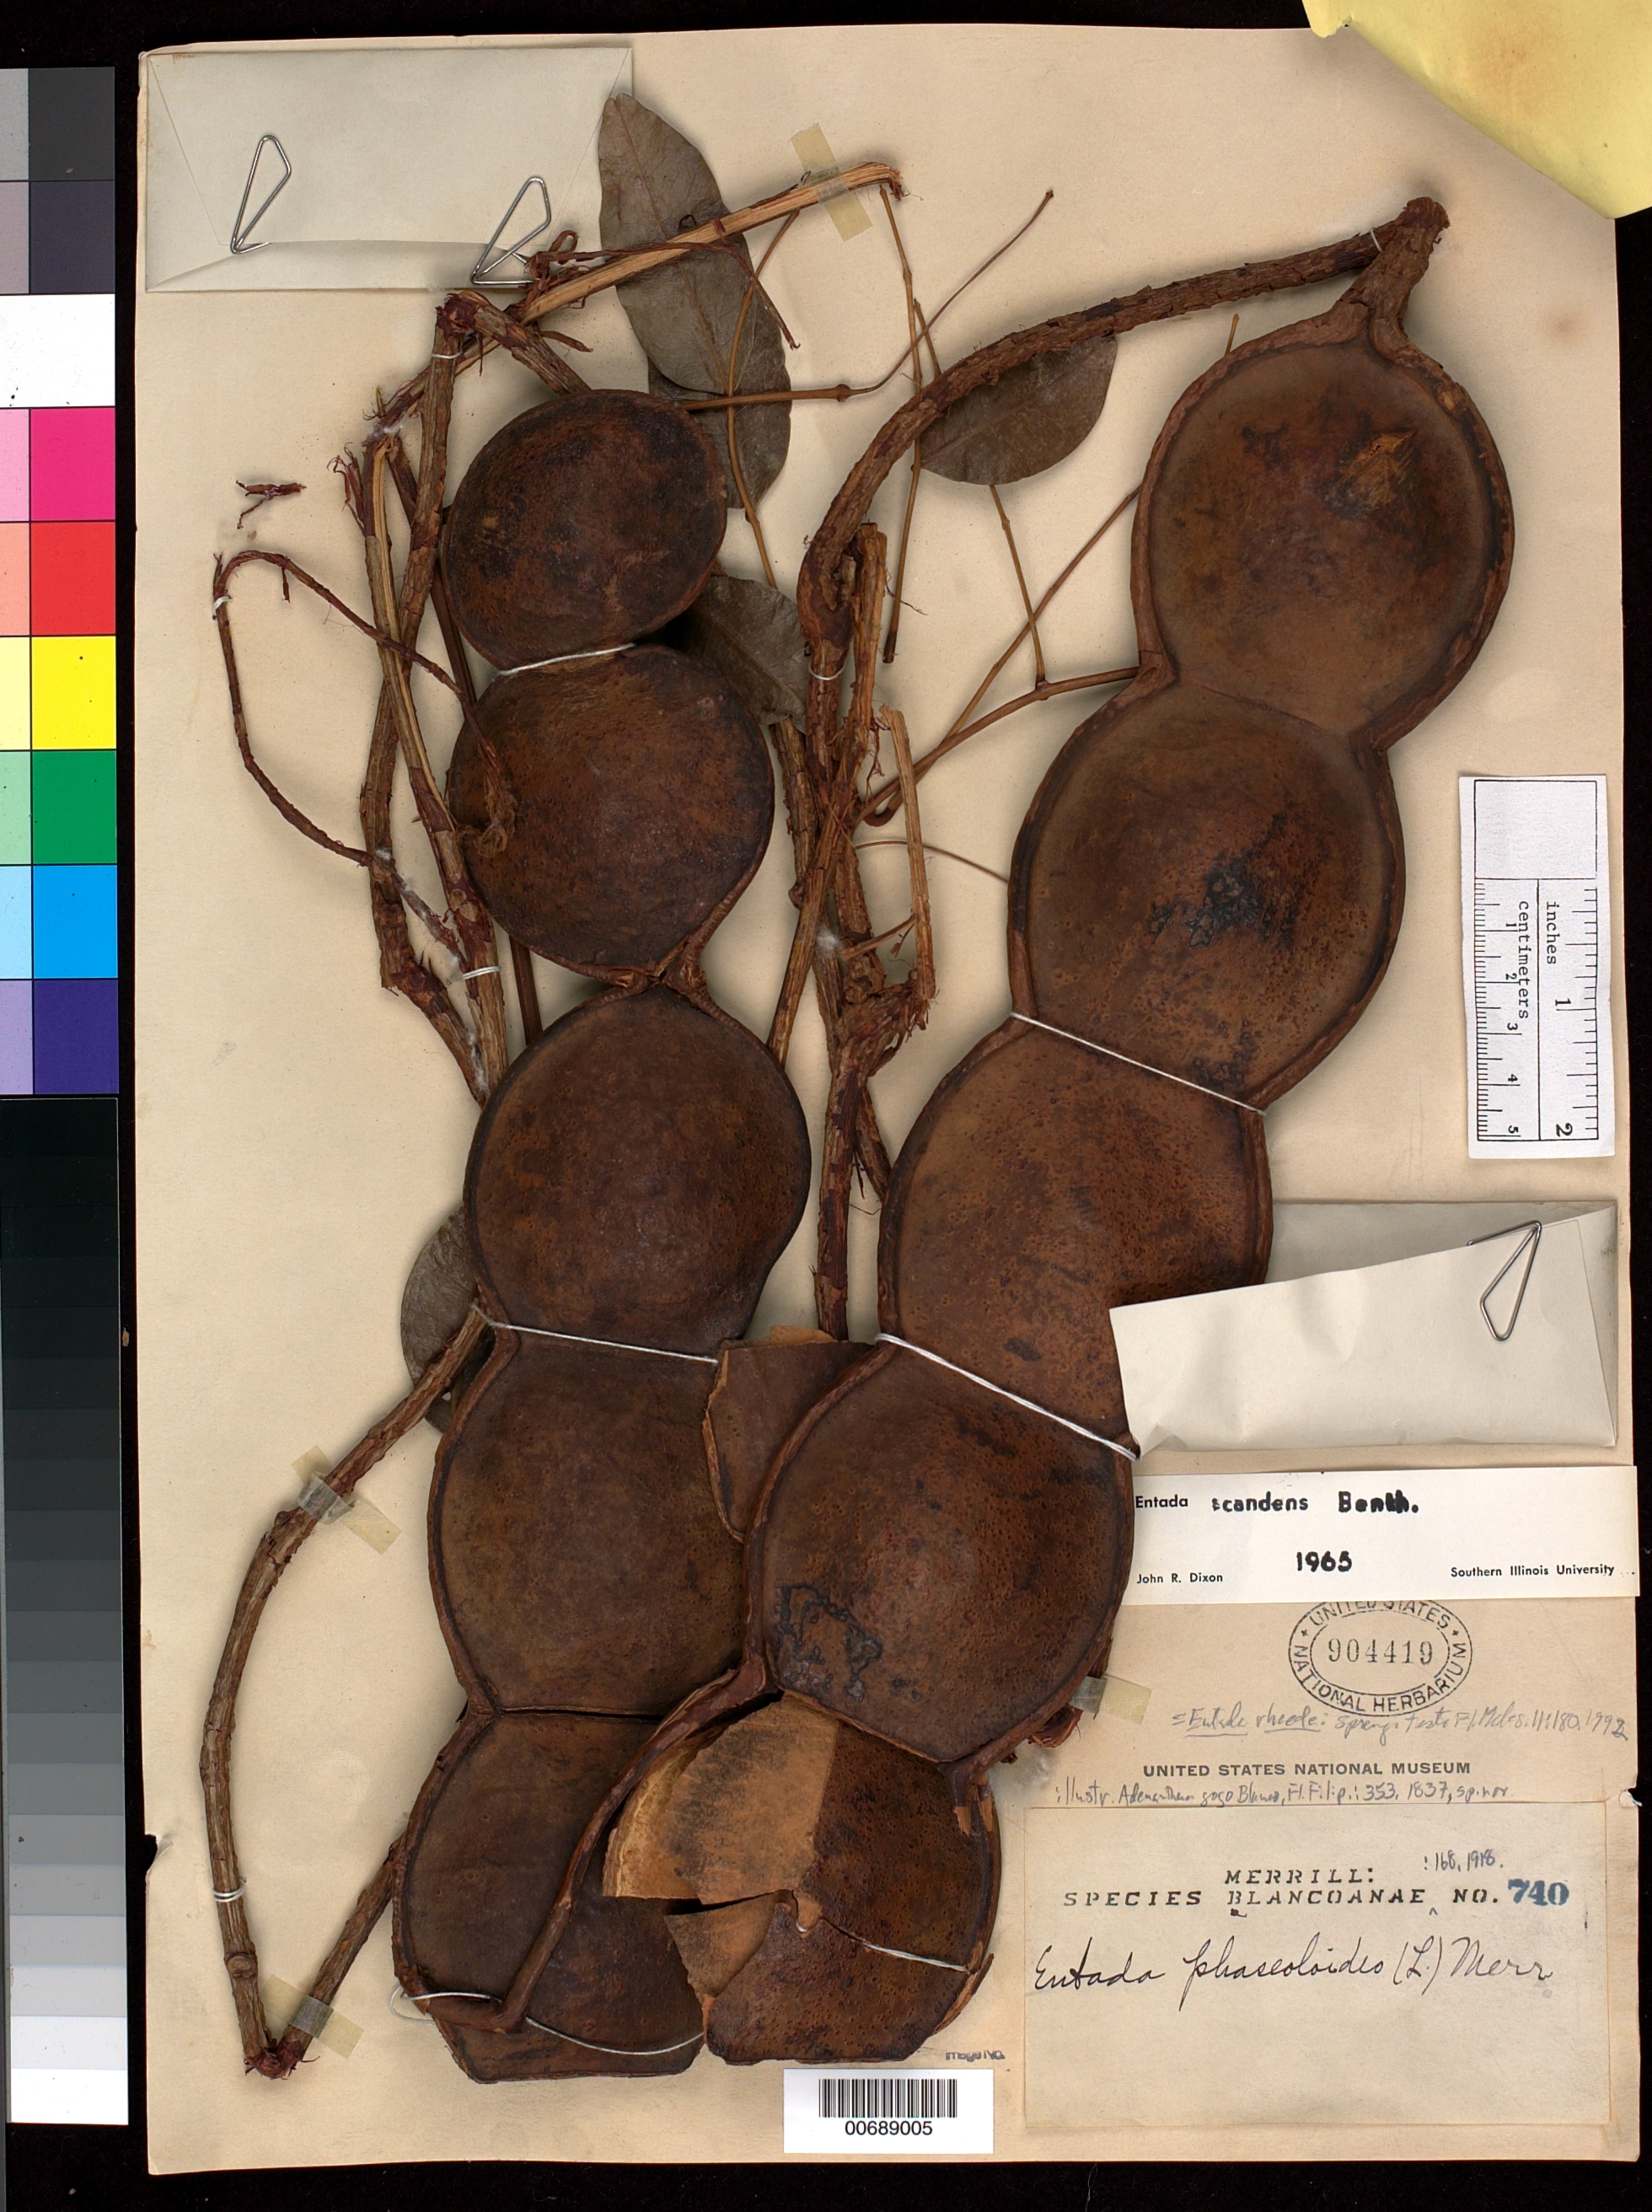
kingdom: Plantae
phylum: Tracheophyta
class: Magnoliopsida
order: Fabales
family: Fabaceae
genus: Entada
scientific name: Entada scandens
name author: Benth.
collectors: E. D. Merrill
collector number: Sp. Blancoan. 0740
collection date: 1914-11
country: Philippines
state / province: Calabarzon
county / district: Rizal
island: Luzon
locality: Antipolo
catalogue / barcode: US 904419